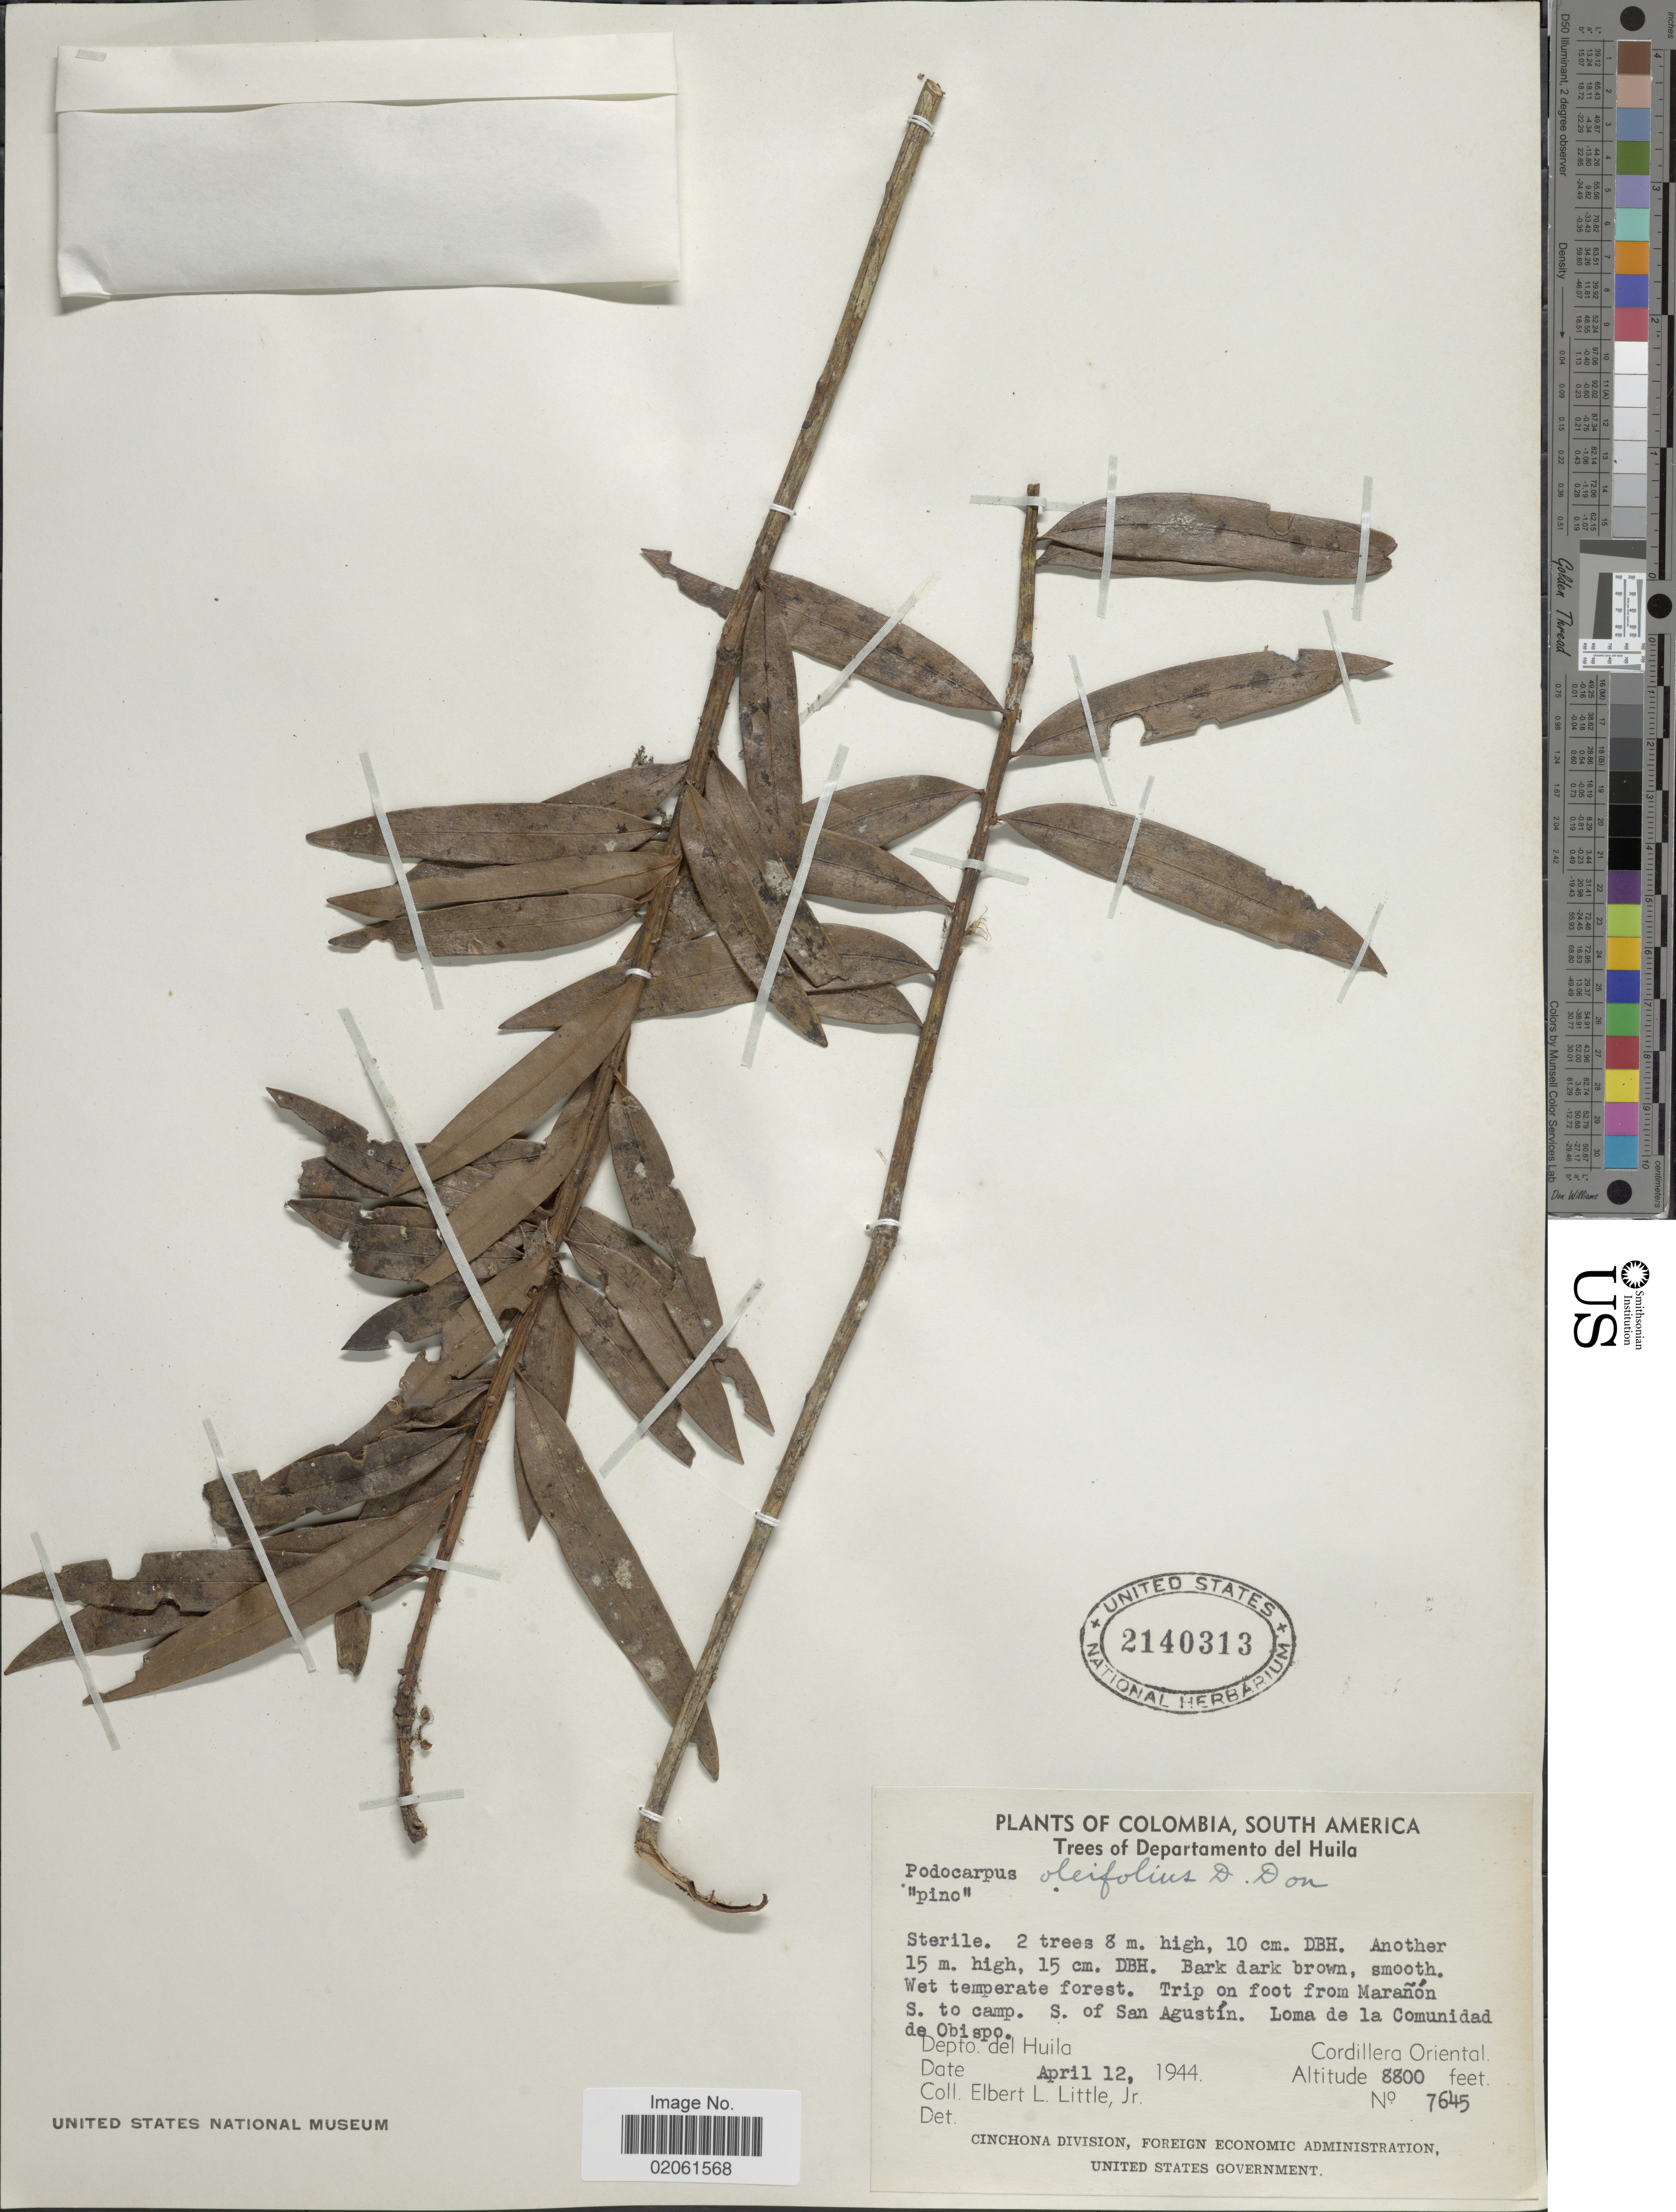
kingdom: Plantae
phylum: Tracheophyta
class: Pinopsida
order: Pinales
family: Podocarpaceae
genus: Podocarpus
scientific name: Podocarpus oleifolius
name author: D. Don ex Lamb.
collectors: E. L. Little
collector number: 7645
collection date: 1944-04-12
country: Colombia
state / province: Huila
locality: Colombia, South America. Trees of Departamento del Huila. Trip of foot from Maranon S. to camp S. of San Agustin. Loma de la Comunidad de Obispo. Cordillera Oriental.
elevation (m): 2682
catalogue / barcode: US 2140313